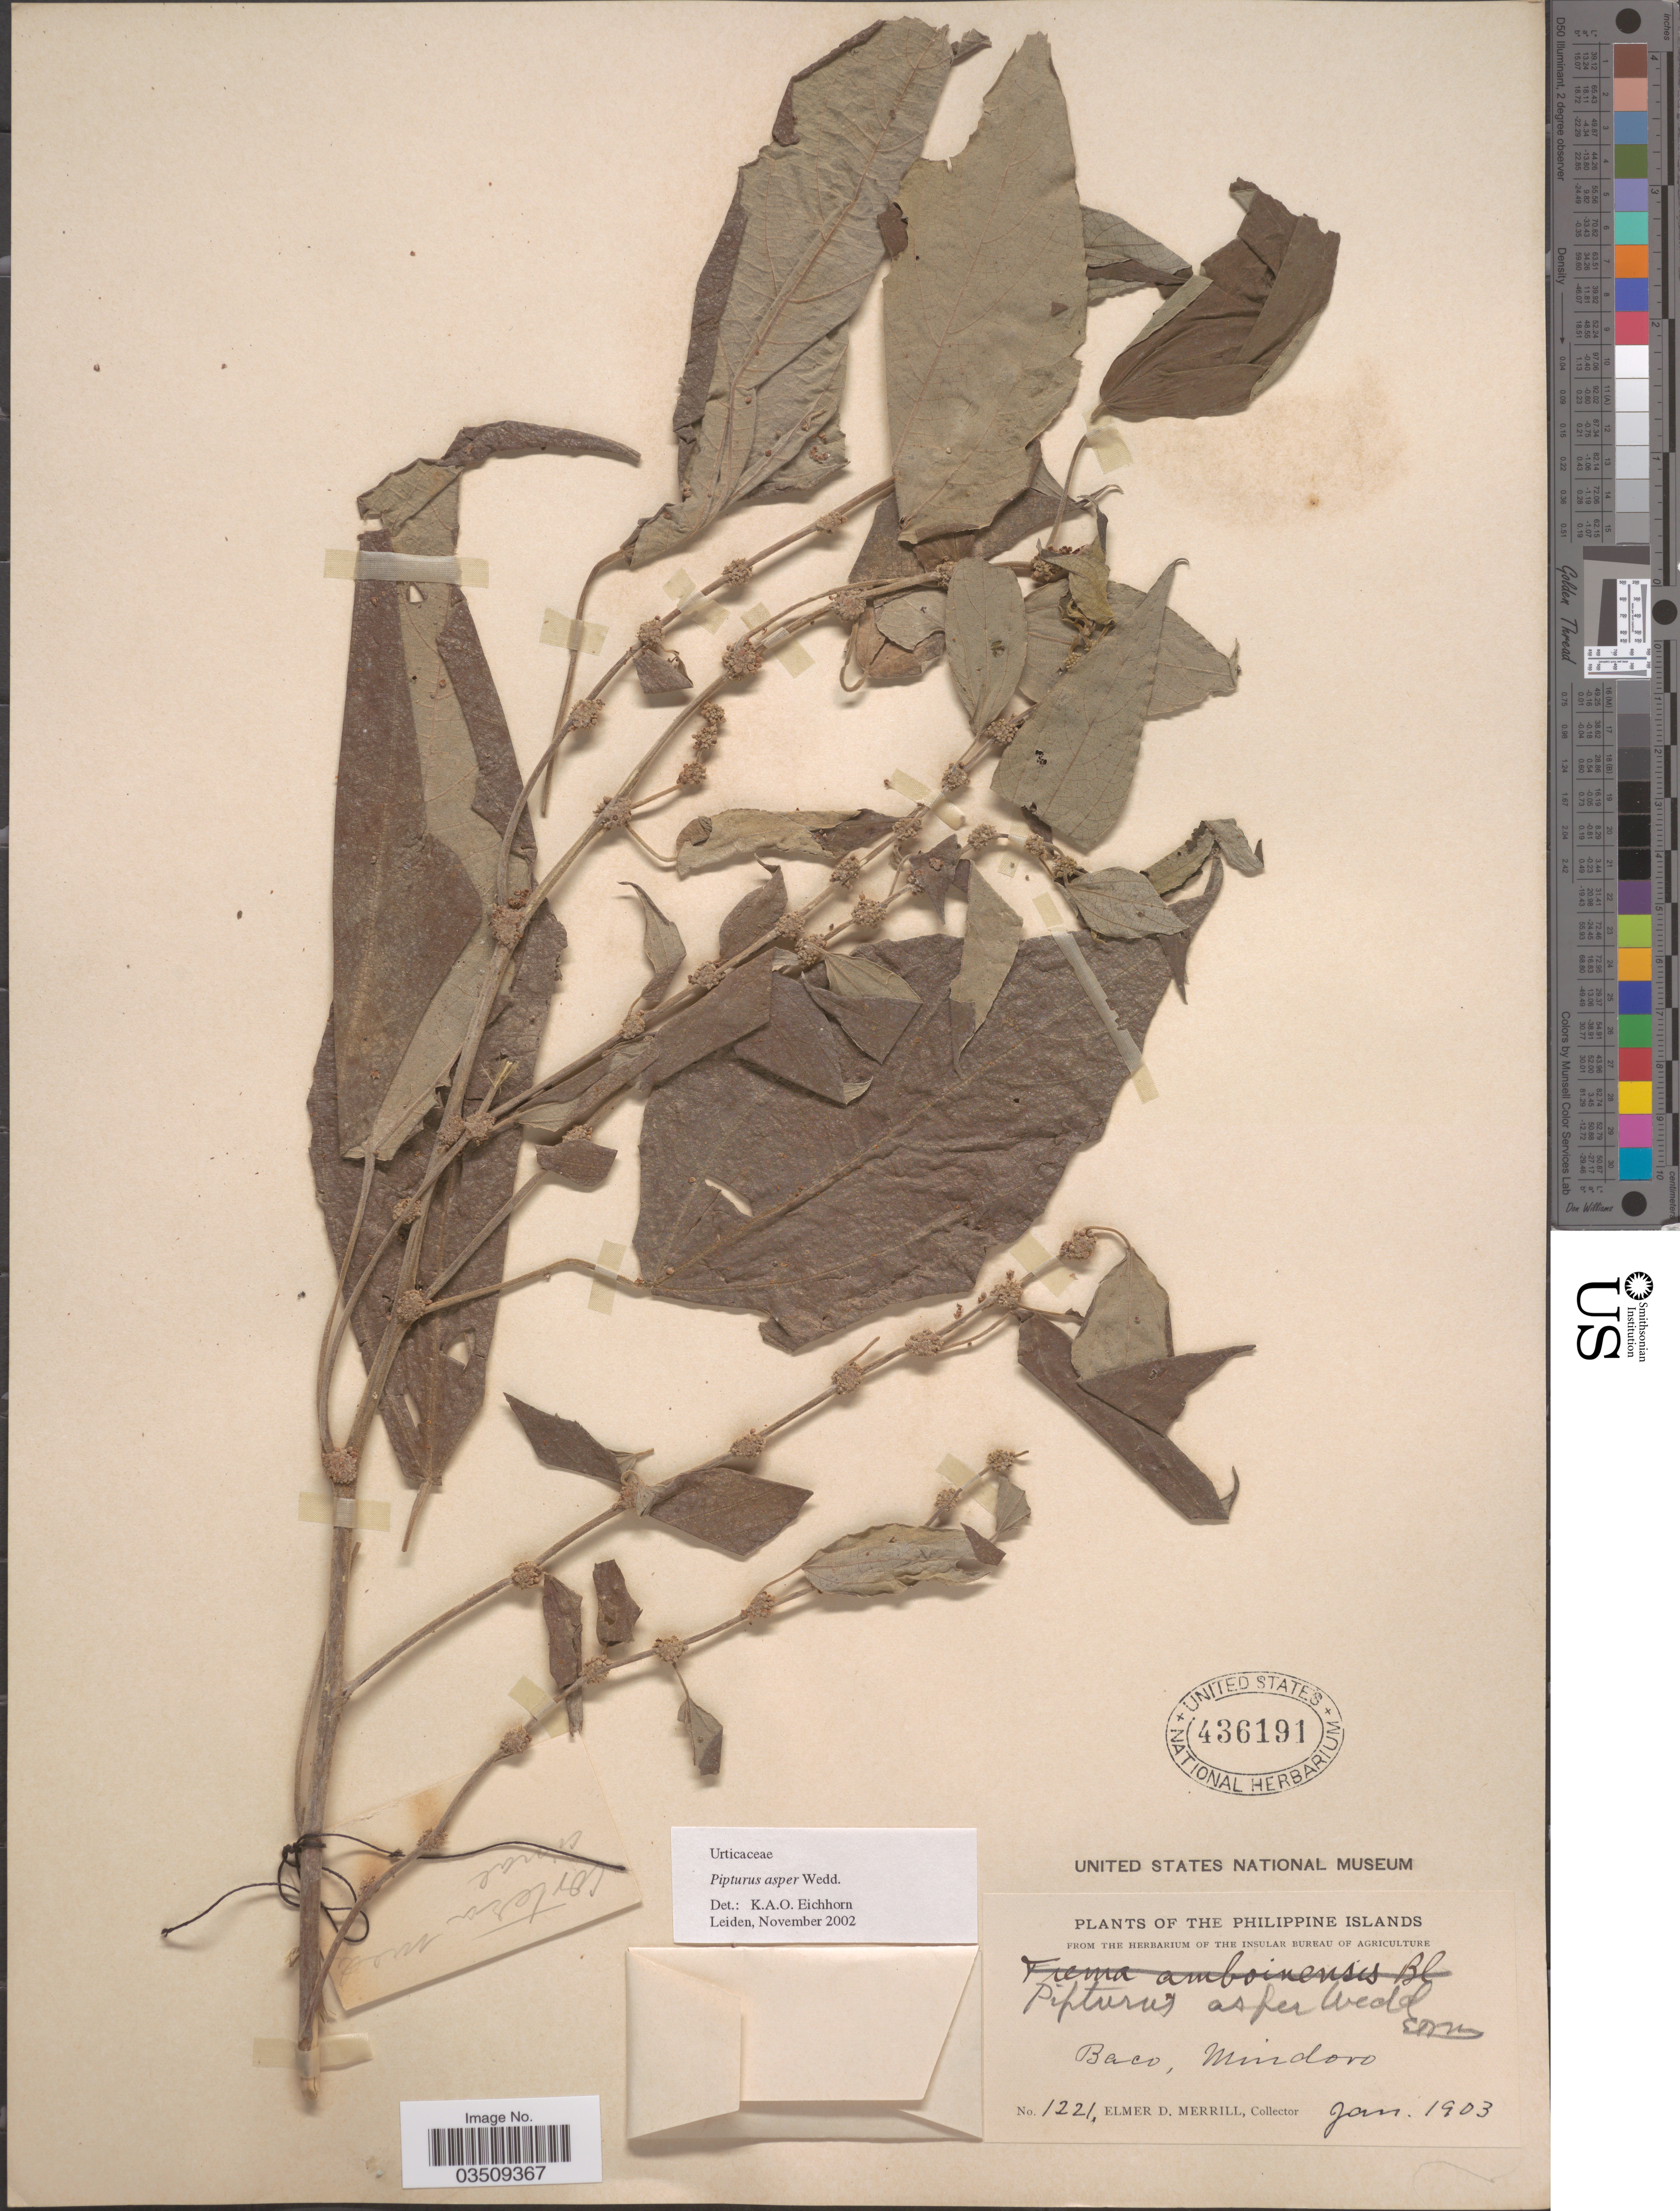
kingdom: Plantae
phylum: Tracheophyta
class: Magnoliopsida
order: Rosales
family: Urticaceae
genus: Pipturus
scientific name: Pipturus arborescens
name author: (Link) C.B. Rob.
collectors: E. D. Merrill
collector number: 1221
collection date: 1903-01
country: Philippines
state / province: Mimaropa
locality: Baco, Mindoro.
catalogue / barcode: US 436191